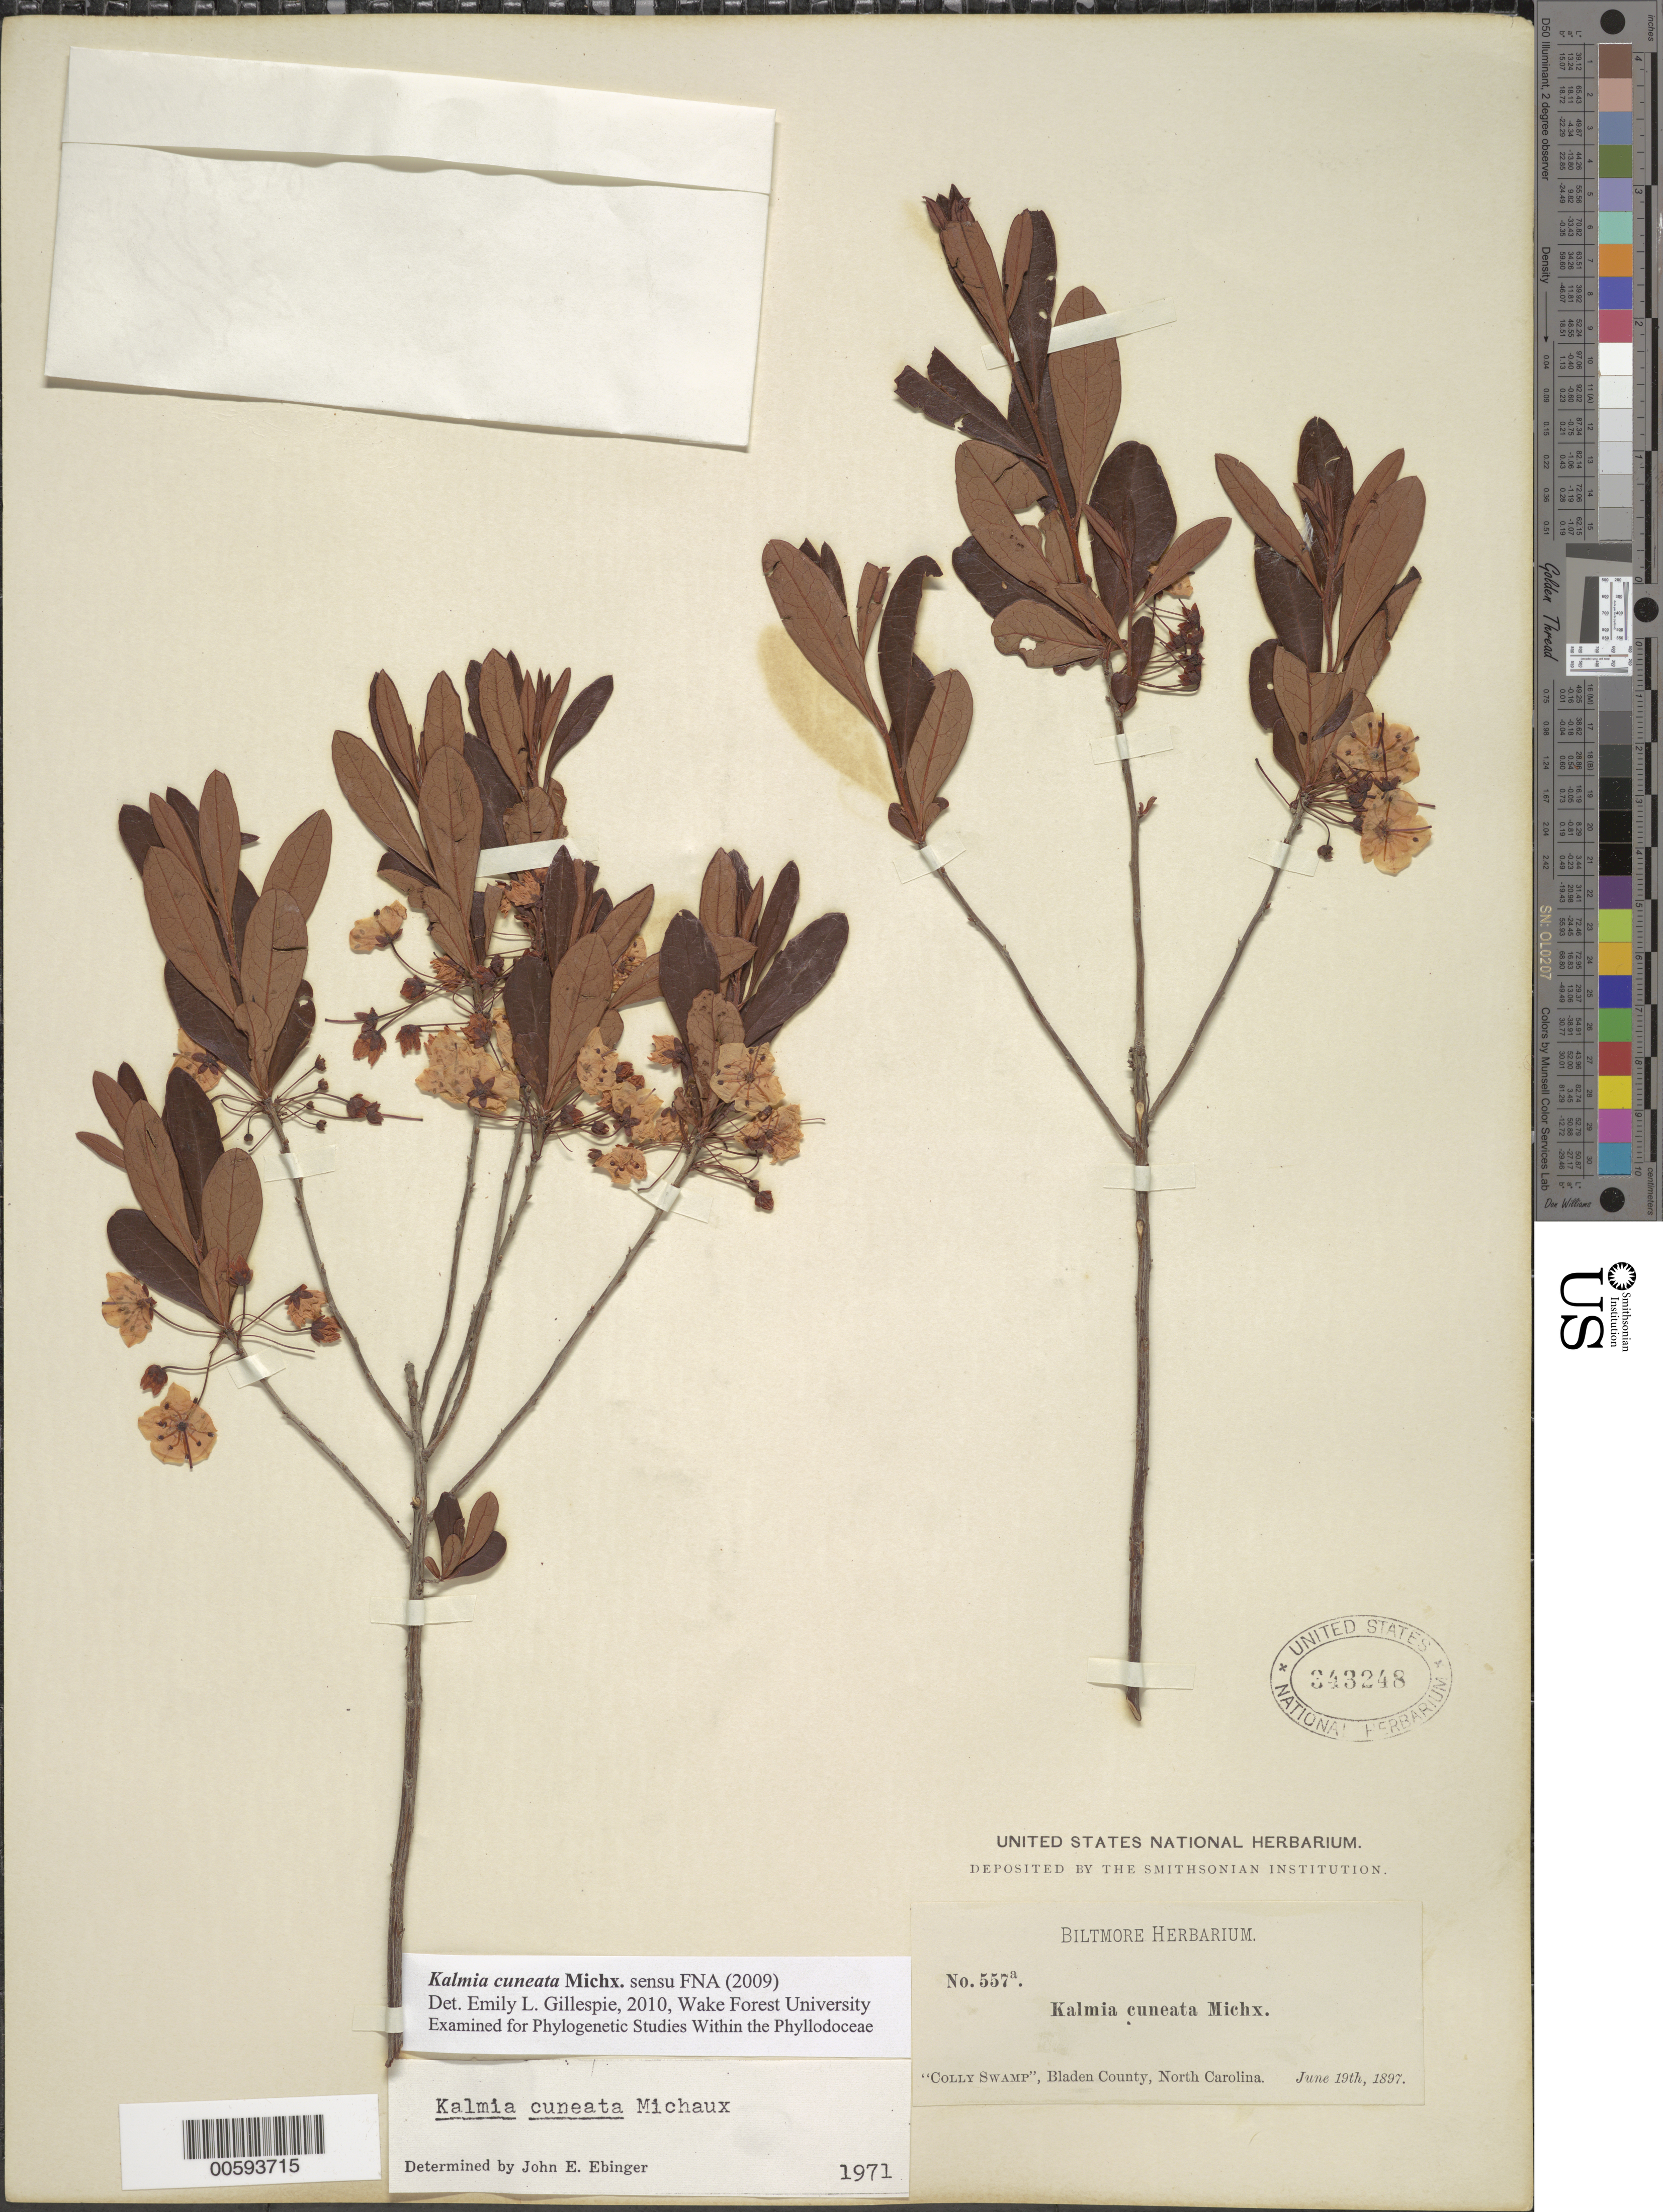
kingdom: Plantae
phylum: Tracheophyta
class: Magnoliopsida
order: Ericales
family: Ericaceae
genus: Kalmia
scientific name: Kalmia cuneata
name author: Michx.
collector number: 557a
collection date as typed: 19 Jun 1897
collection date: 1897-06-19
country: United States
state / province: North Carolina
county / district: Bladen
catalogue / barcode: US 343248